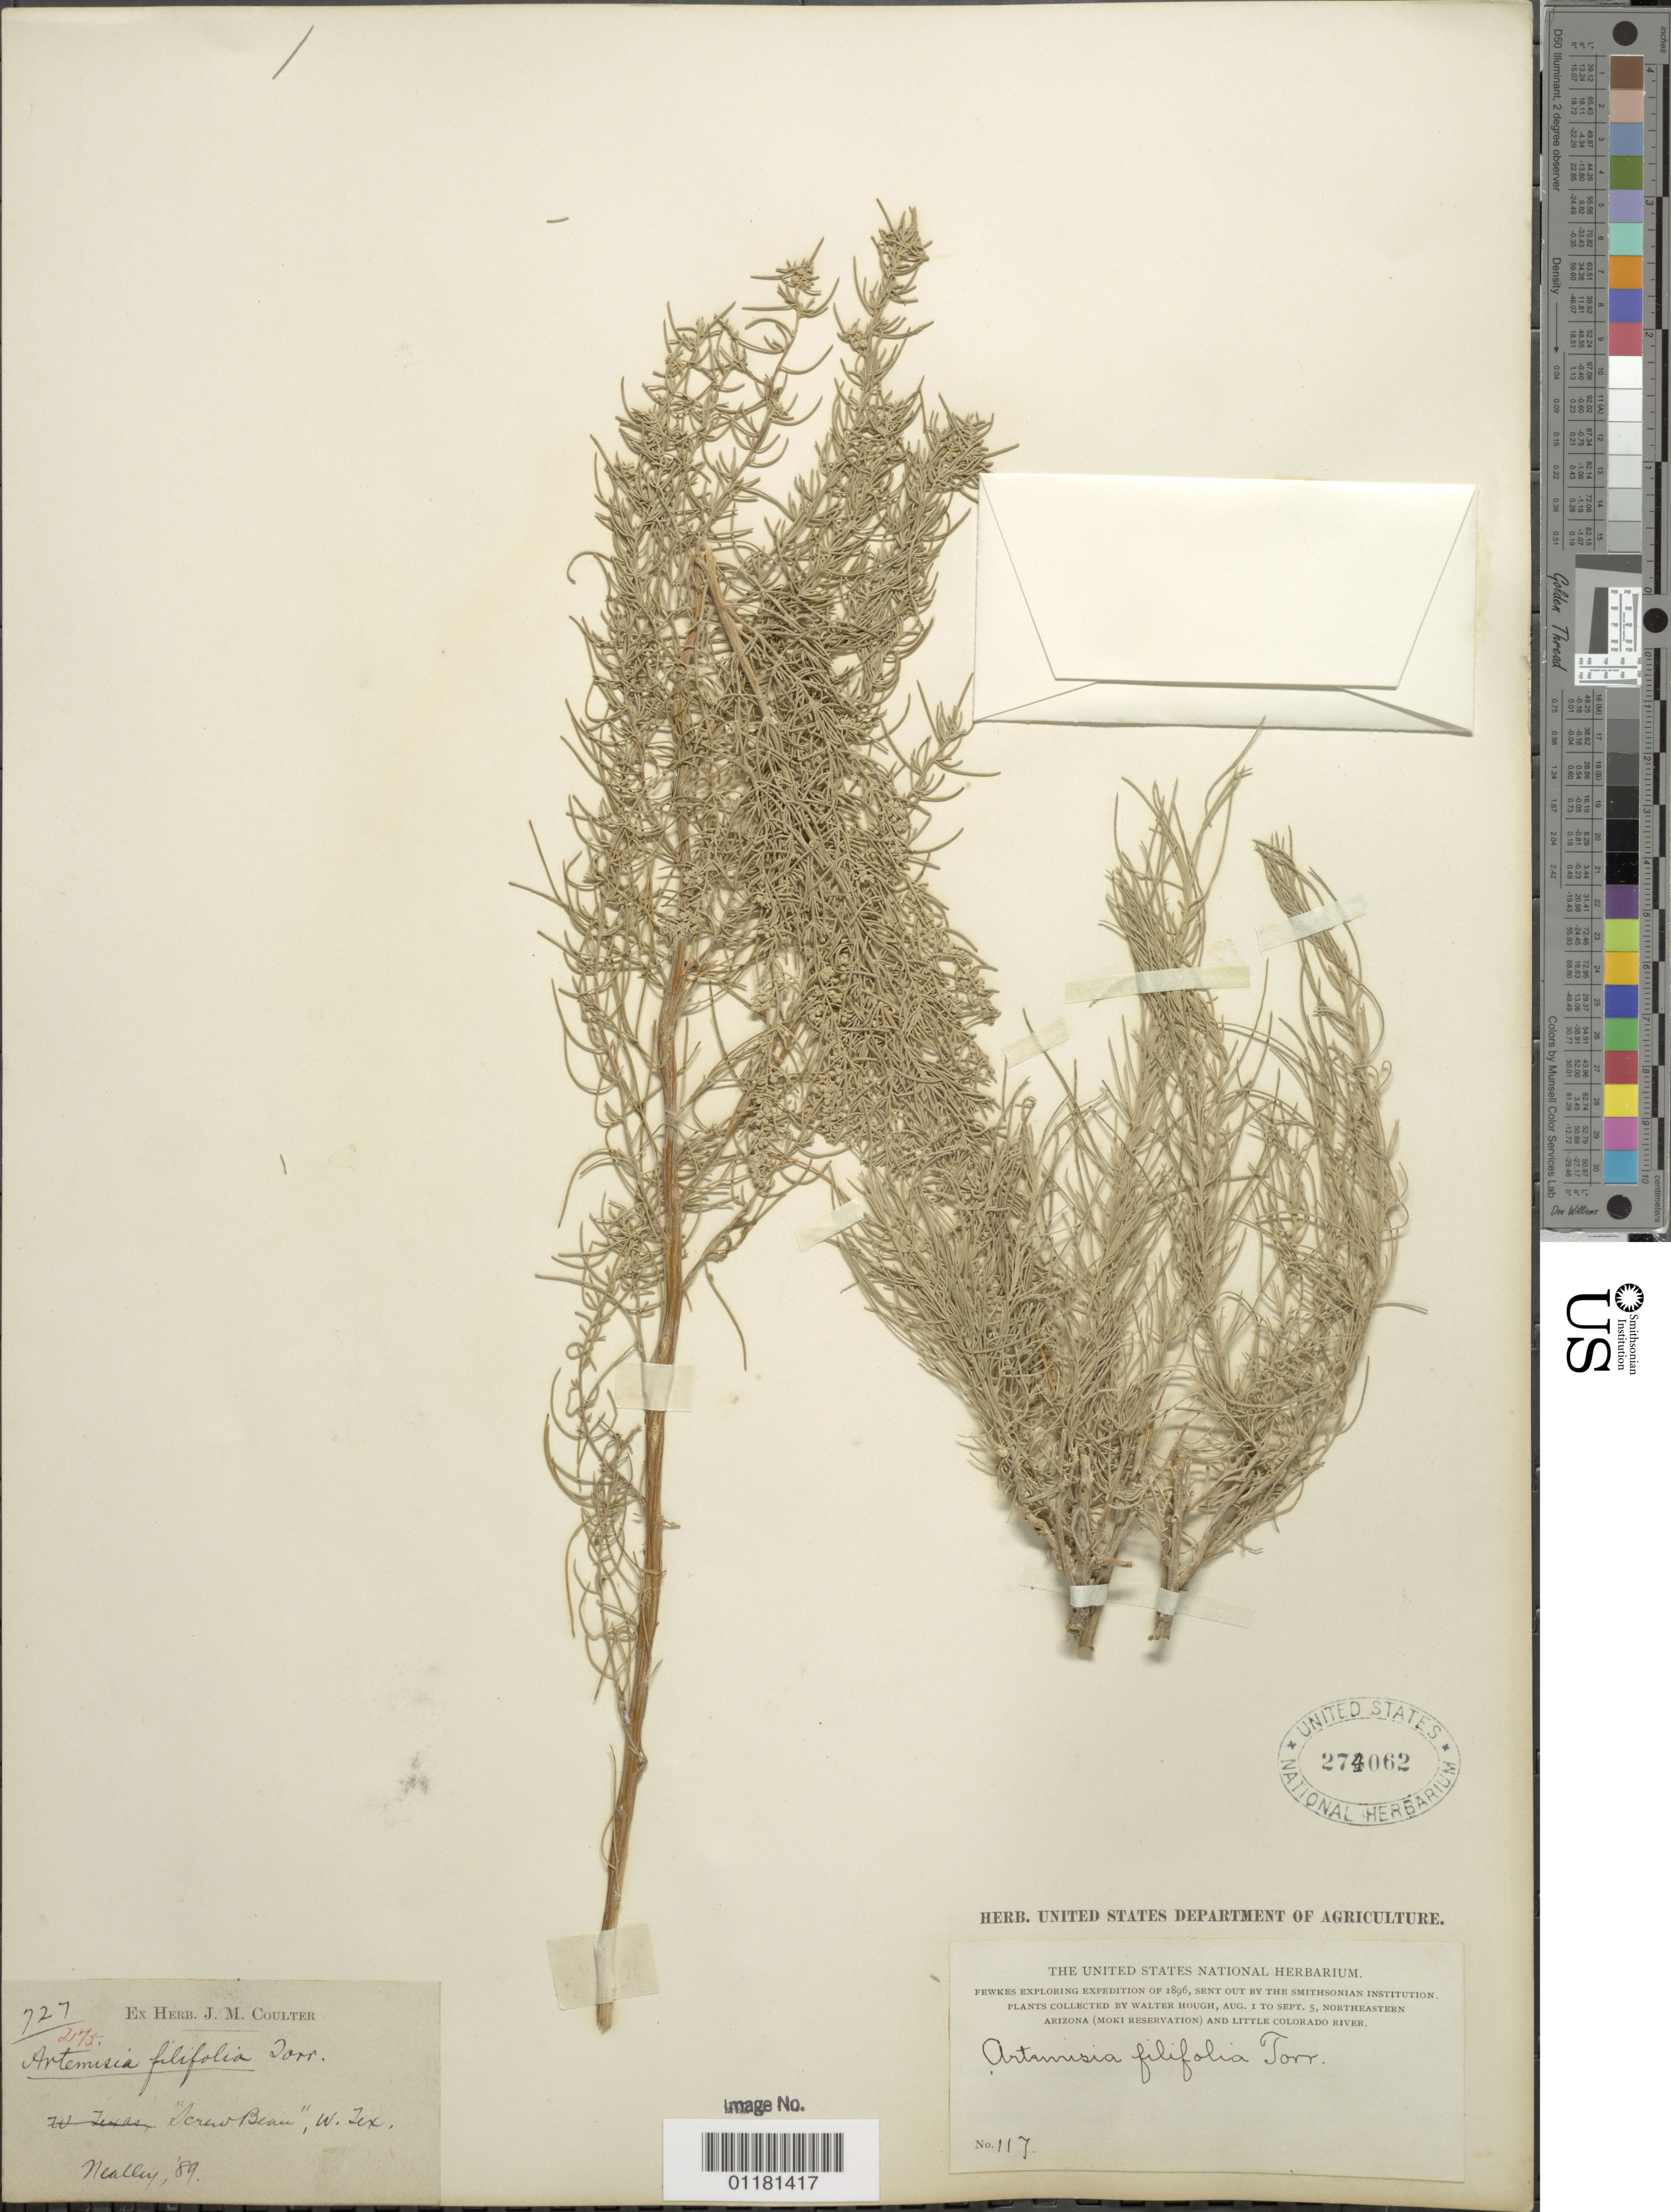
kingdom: Plantae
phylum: Tracheophyta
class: Magnoliopsida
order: Asterales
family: Asteraceae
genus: Artemisia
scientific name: Artemisia filifolia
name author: Torr.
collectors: W. Hough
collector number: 117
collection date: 1896-08-01/1896-09-05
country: United States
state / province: Arizona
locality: Moki Reservation and Little Colorado River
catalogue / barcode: US 274062